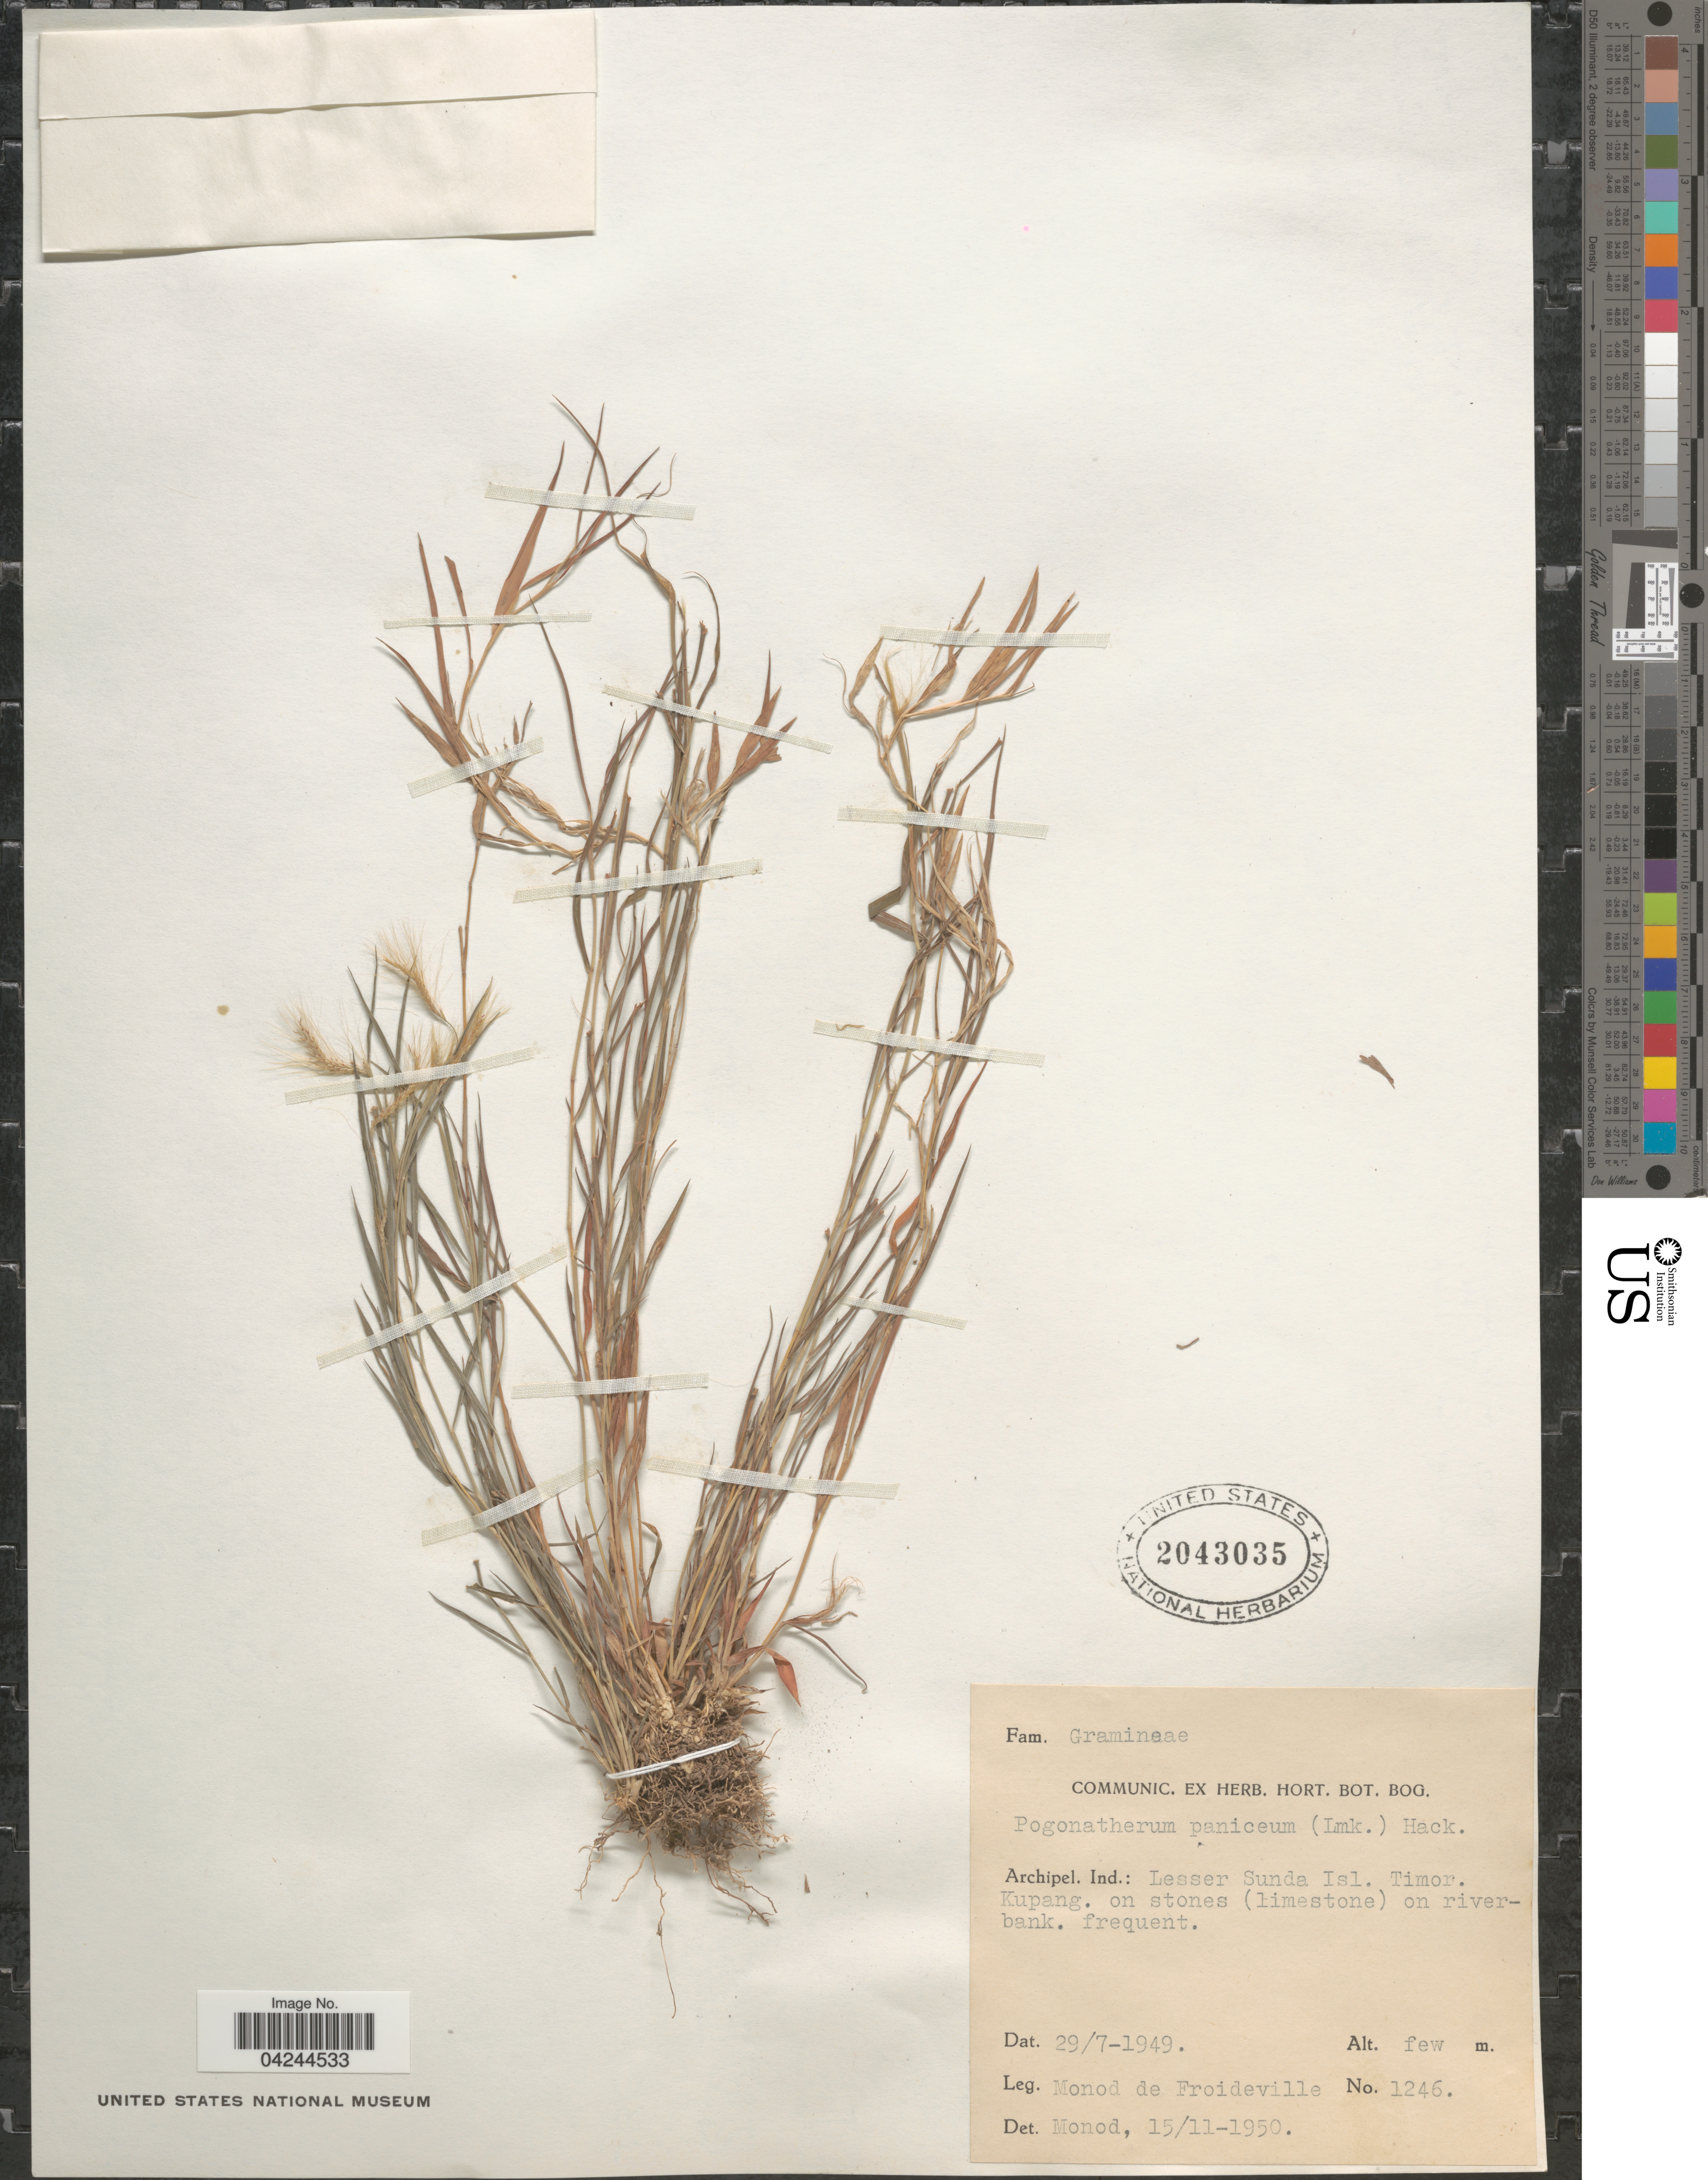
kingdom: Plantae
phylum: Tracheophyta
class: Liliopsida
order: Poales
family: Poaceae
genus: Pogonatherum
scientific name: Pogonatherum crinitum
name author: (Thunb.) Kunth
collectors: C. Monod de Froideville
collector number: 1246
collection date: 1949-07-29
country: Indonesia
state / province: Nusa Tenggara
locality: Archipel. Ind.: Lesser Sunda Isl. Timor. Kupang. On stones (limestone) on riverbank.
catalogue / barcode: US 2043035